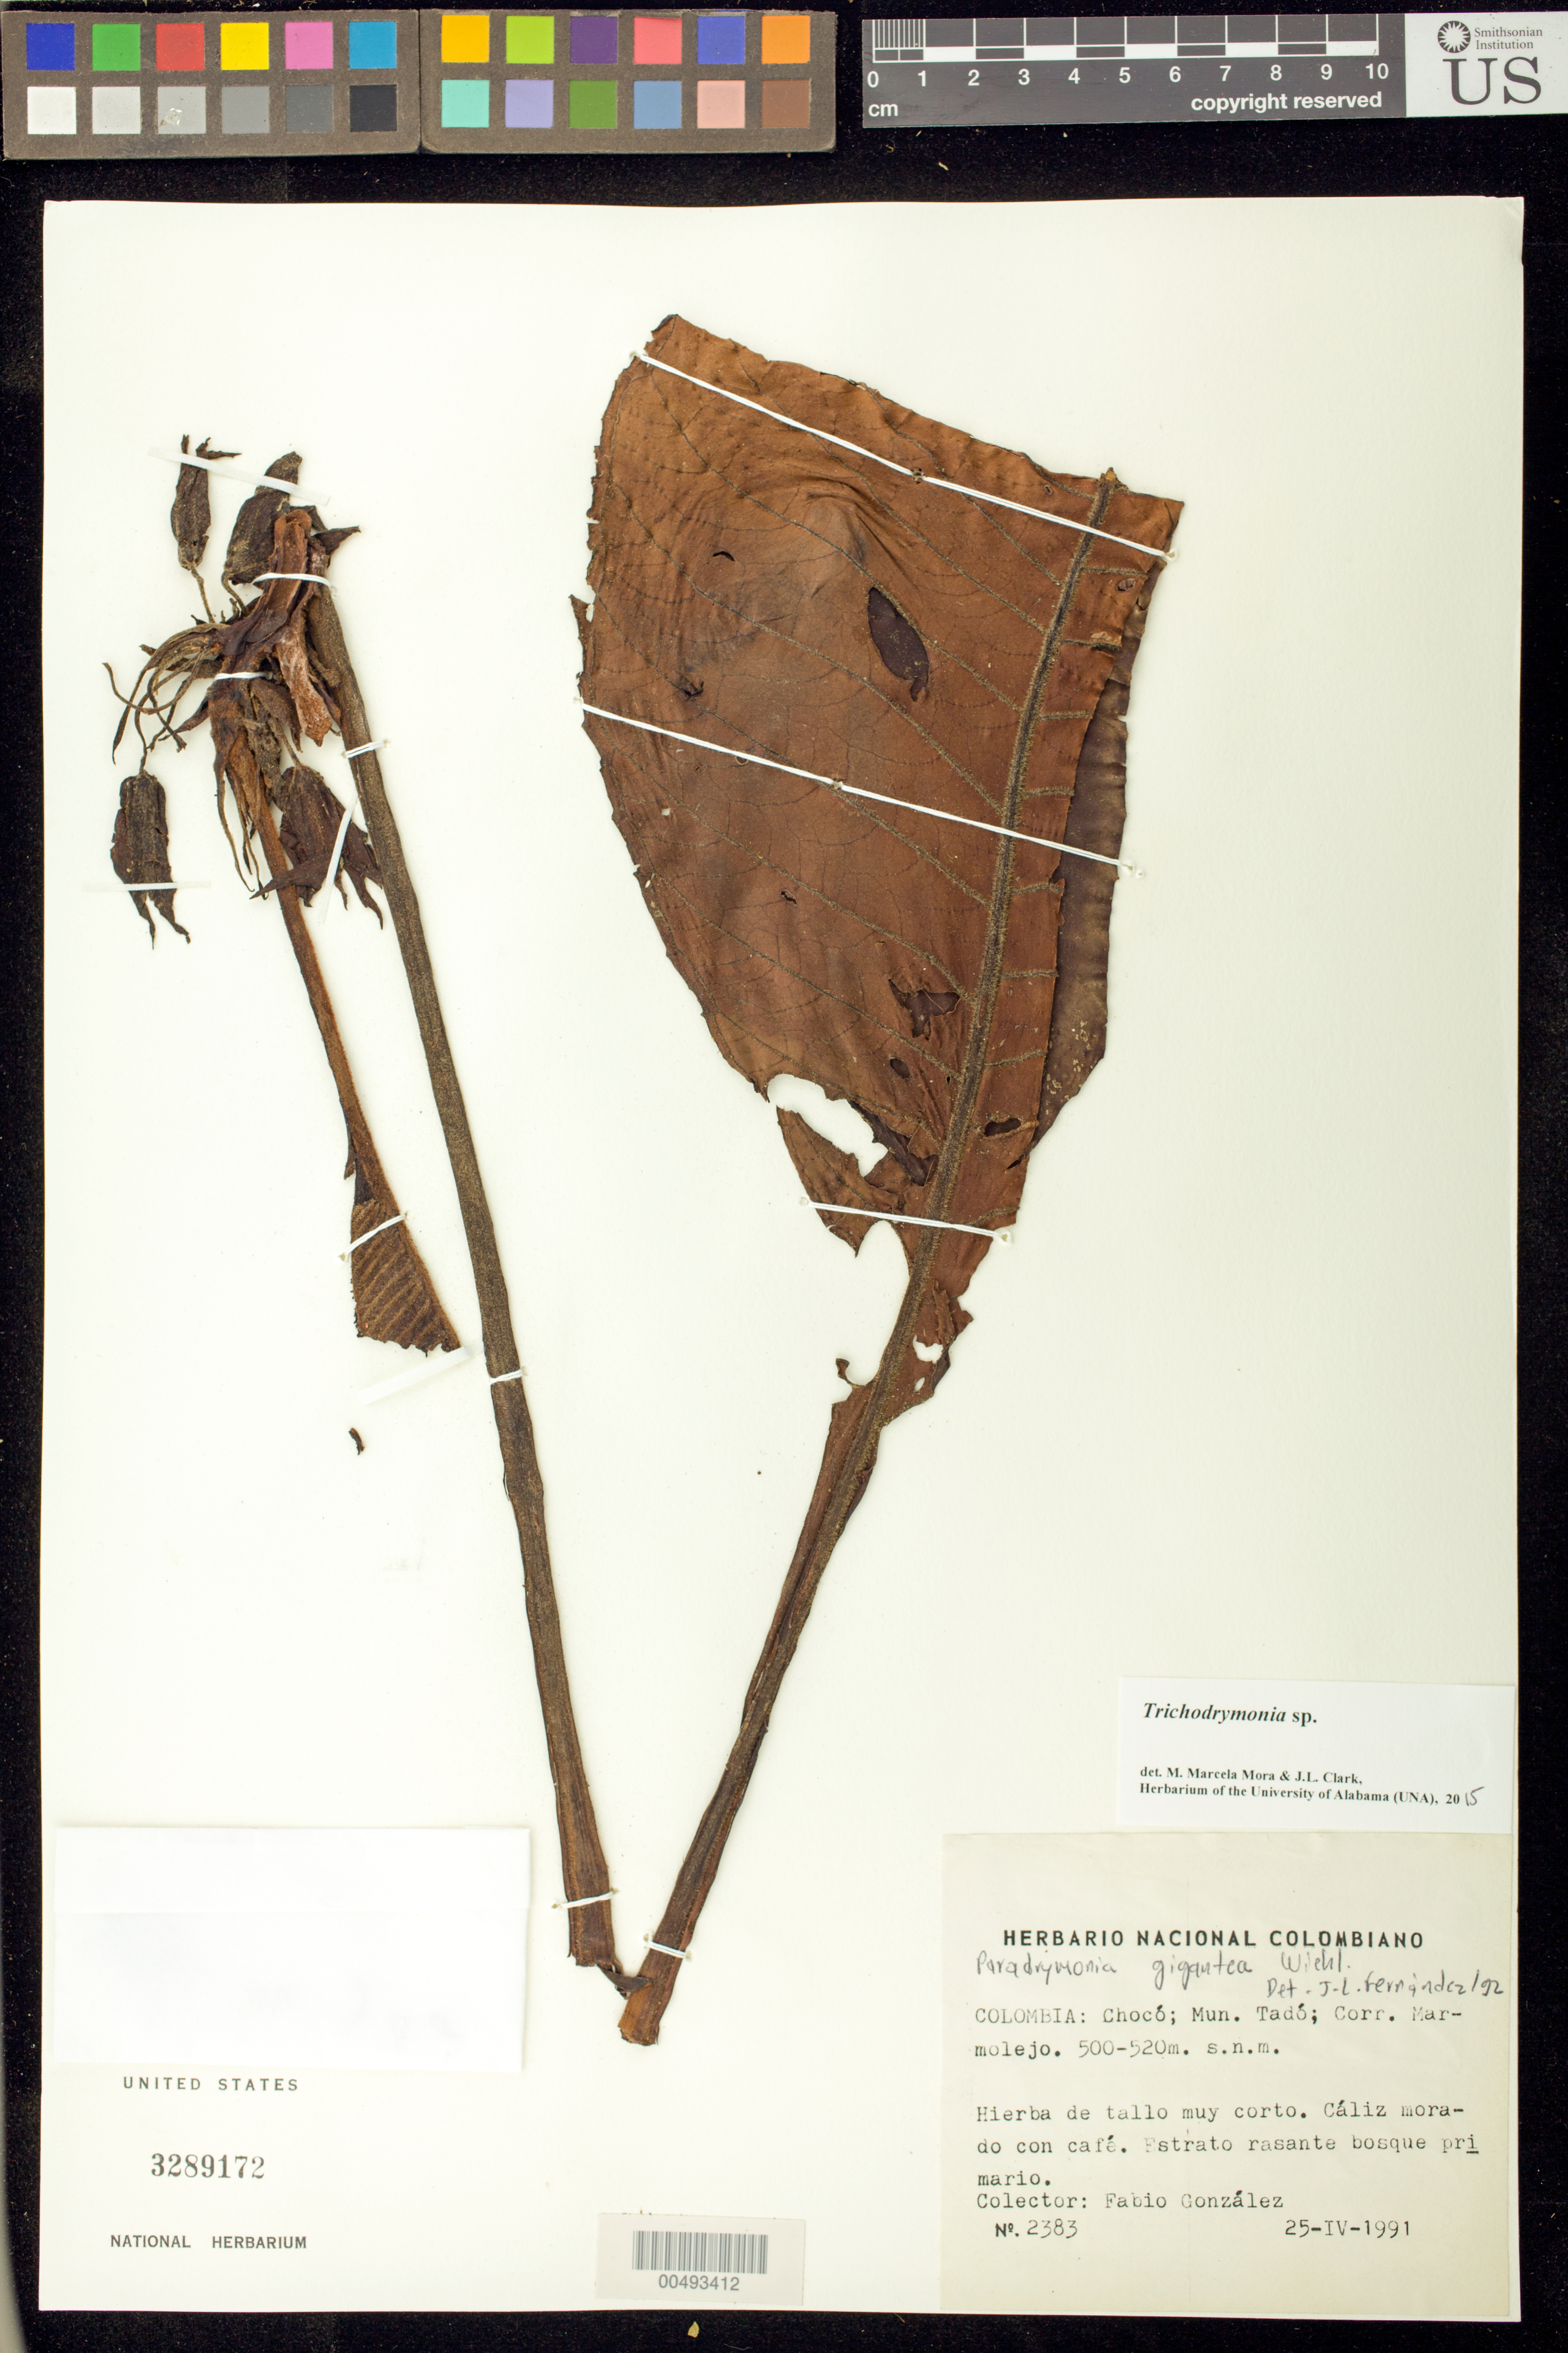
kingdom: Plantae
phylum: Tracheophyta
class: Magnoliopsida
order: Lamiales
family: Gesneriaceae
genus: Trichodrymonia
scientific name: Trichodrymonia sp.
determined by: Mora, M. M.; Clark, J. L.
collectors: F. González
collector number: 2383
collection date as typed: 25 Apr 1991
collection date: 1991-04-25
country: Colombia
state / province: Chocó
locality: Tado, Marmolejo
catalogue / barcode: US 3289172